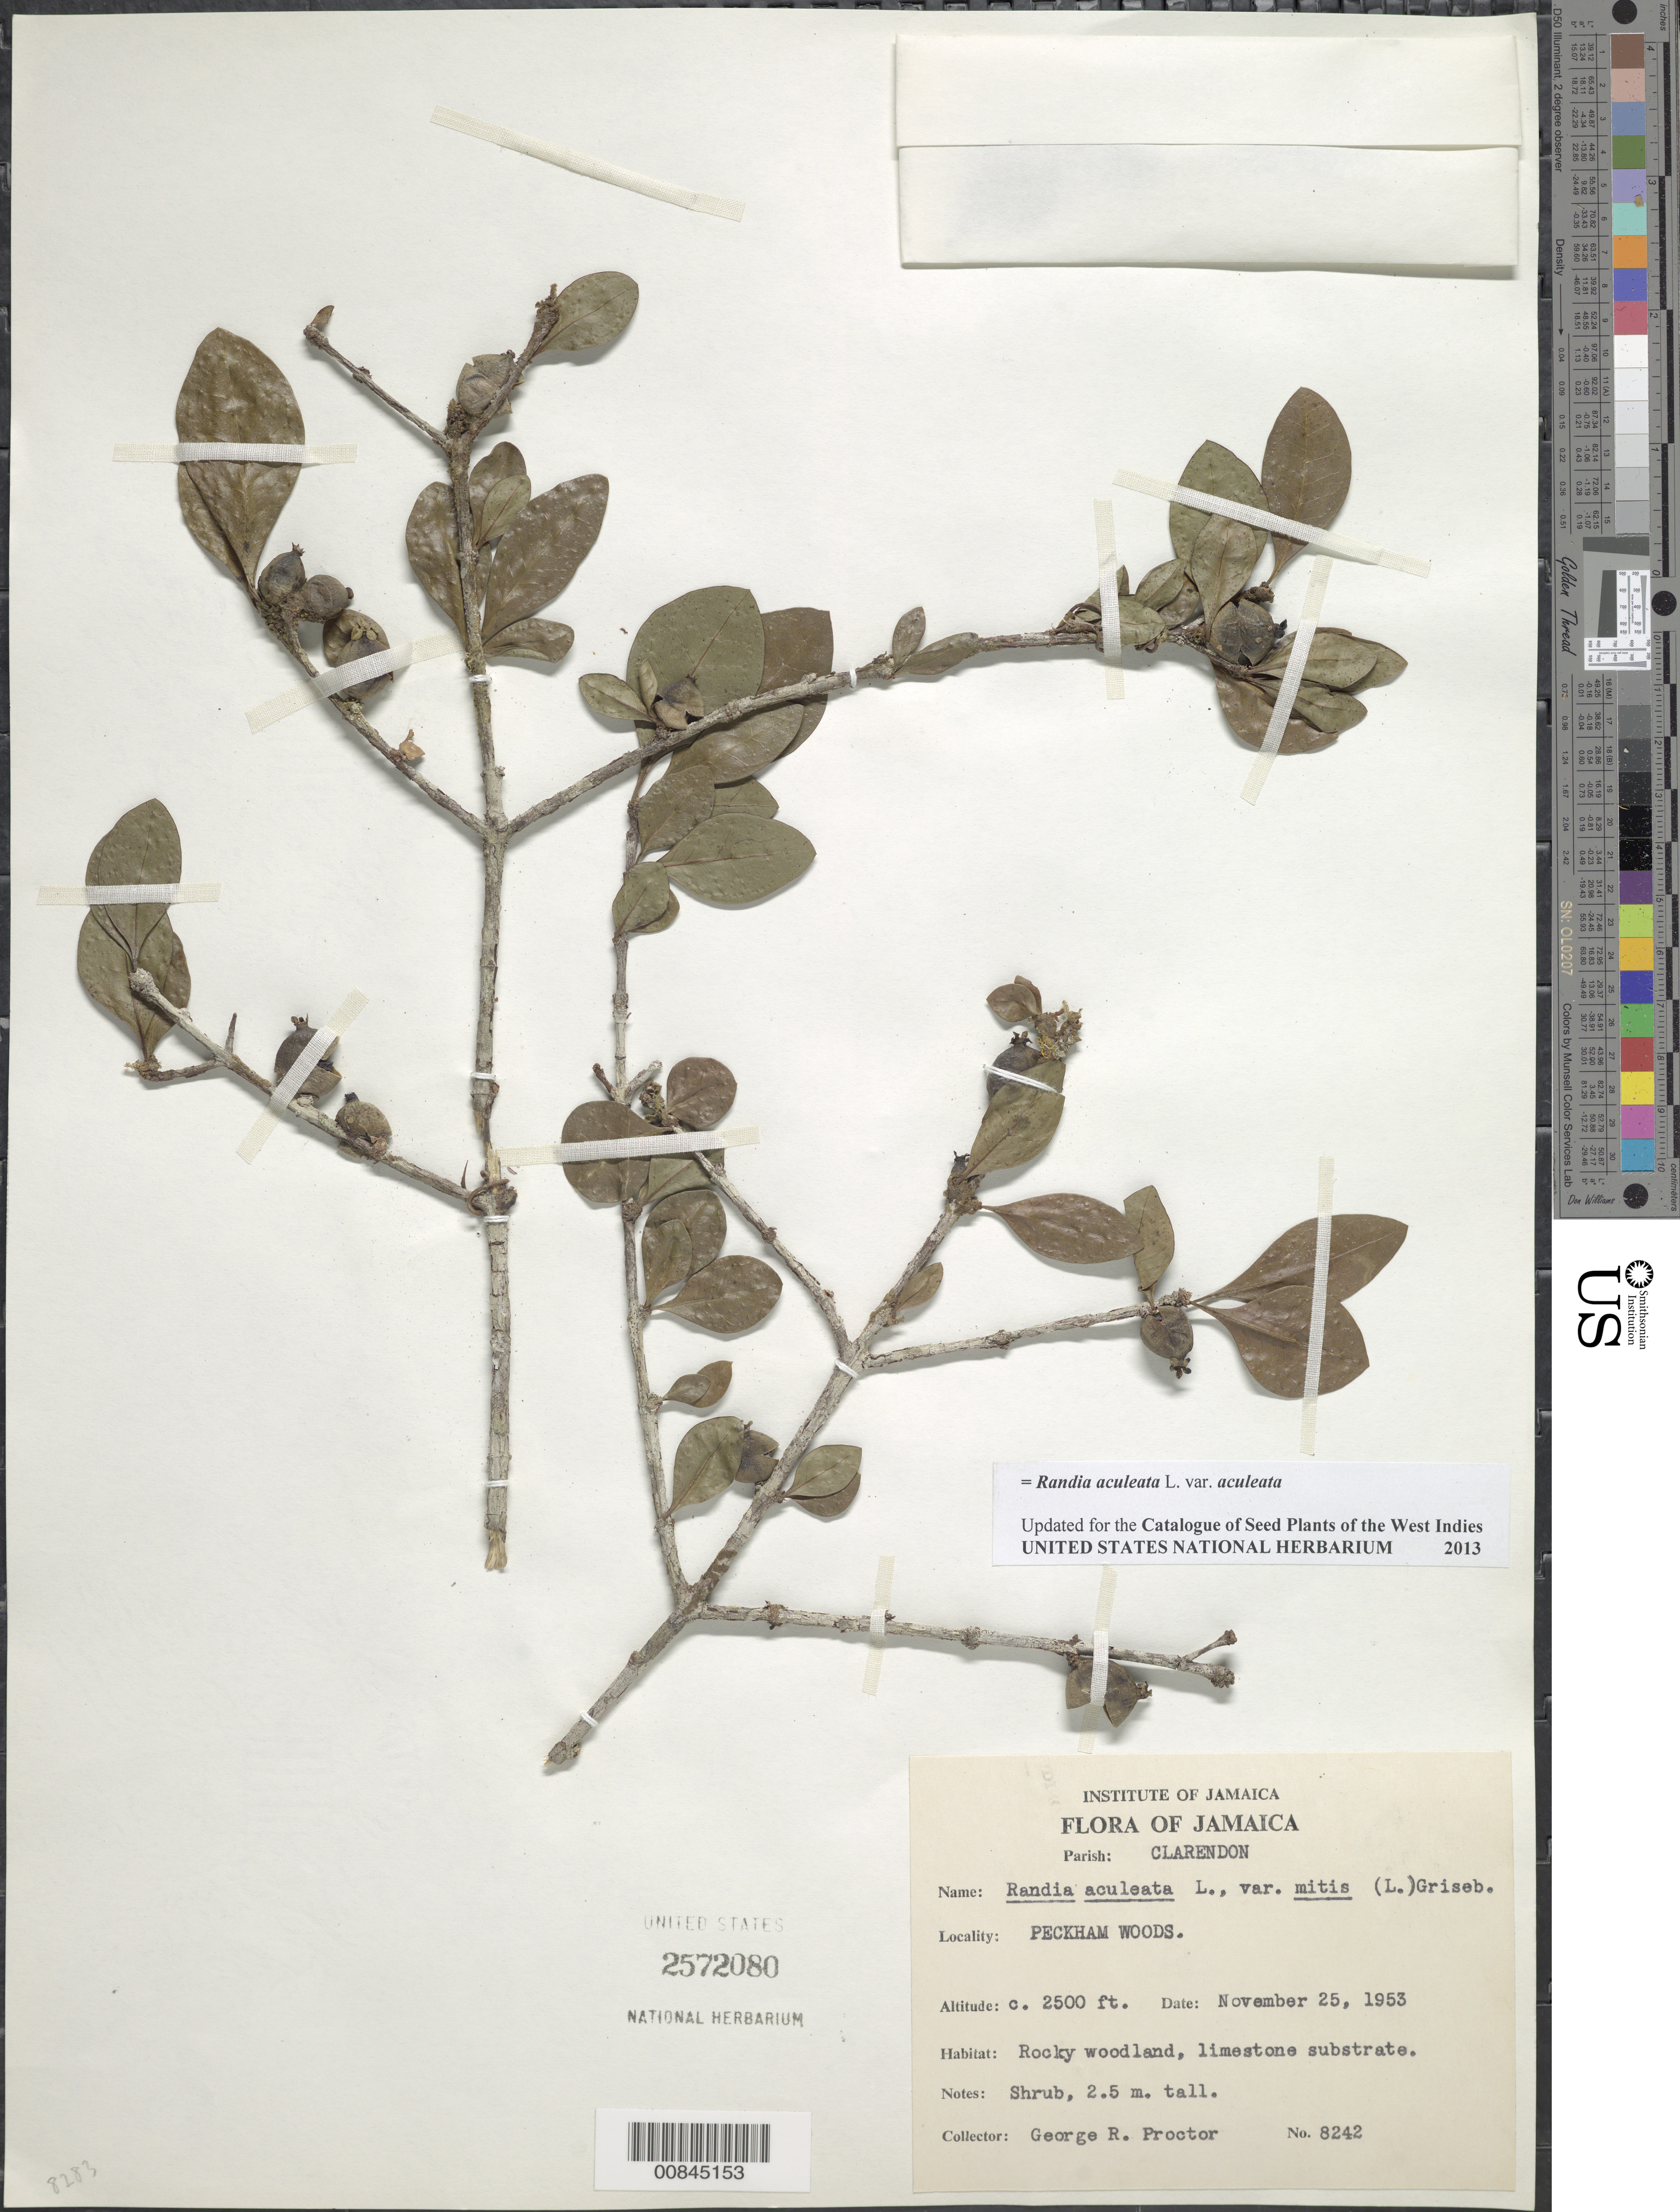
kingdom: Plantae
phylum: Tracheophyta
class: Magnoliopsida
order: Gentianales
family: Rubiaceae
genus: Randia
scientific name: Randia aculeata var. aculeata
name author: L.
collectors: G. R. Proctor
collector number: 8242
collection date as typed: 25 Nov 1953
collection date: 1953-11-25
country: Jamaica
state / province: Clarendon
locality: Peckham Woods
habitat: Rocky woodland, limestone substrate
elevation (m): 762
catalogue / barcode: US 2572080